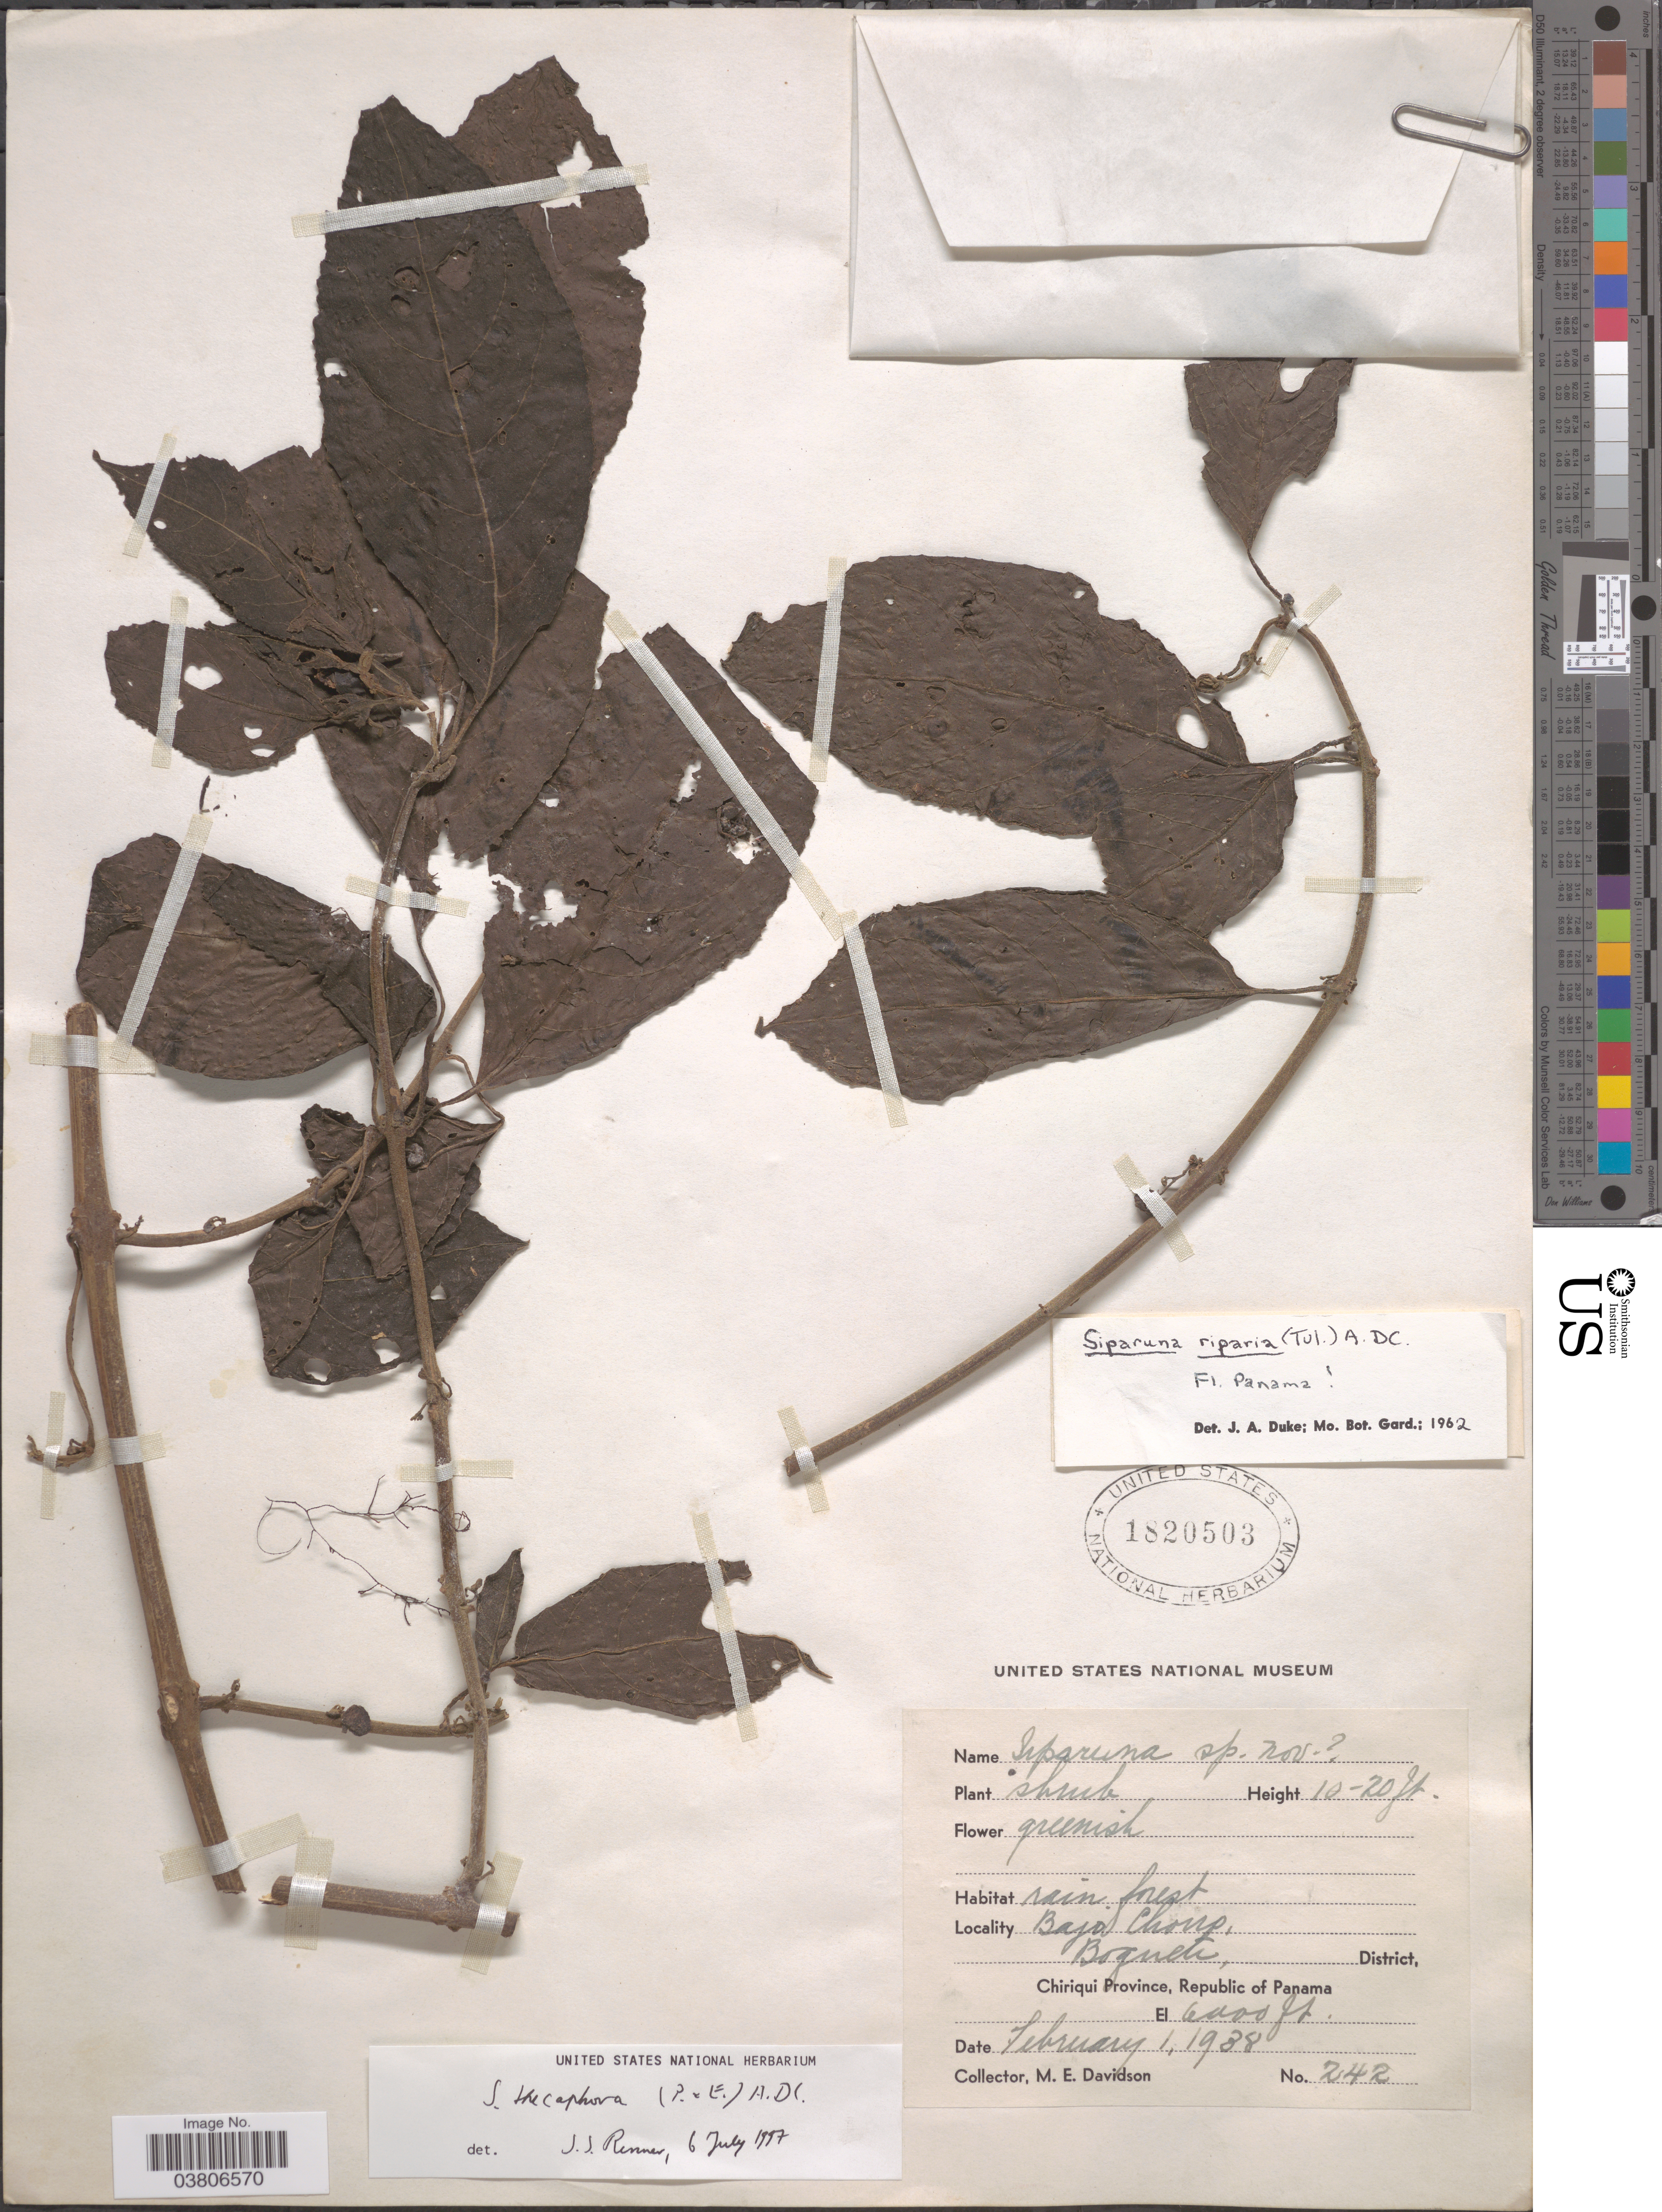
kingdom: Plantae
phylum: Tracheophyta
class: Magnoliopsida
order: Laurales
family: Siparunaceae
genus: Siparuna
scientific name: Siparuna thecaphora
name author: (Poepp. & Endl.) A. DC.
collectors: M. E. Davidson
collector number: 242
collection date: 1938-02-01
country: Panama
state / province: Chiriqui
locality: Bajo Chorro, Boquete, District.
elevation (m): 1829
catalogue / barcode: US 1820503